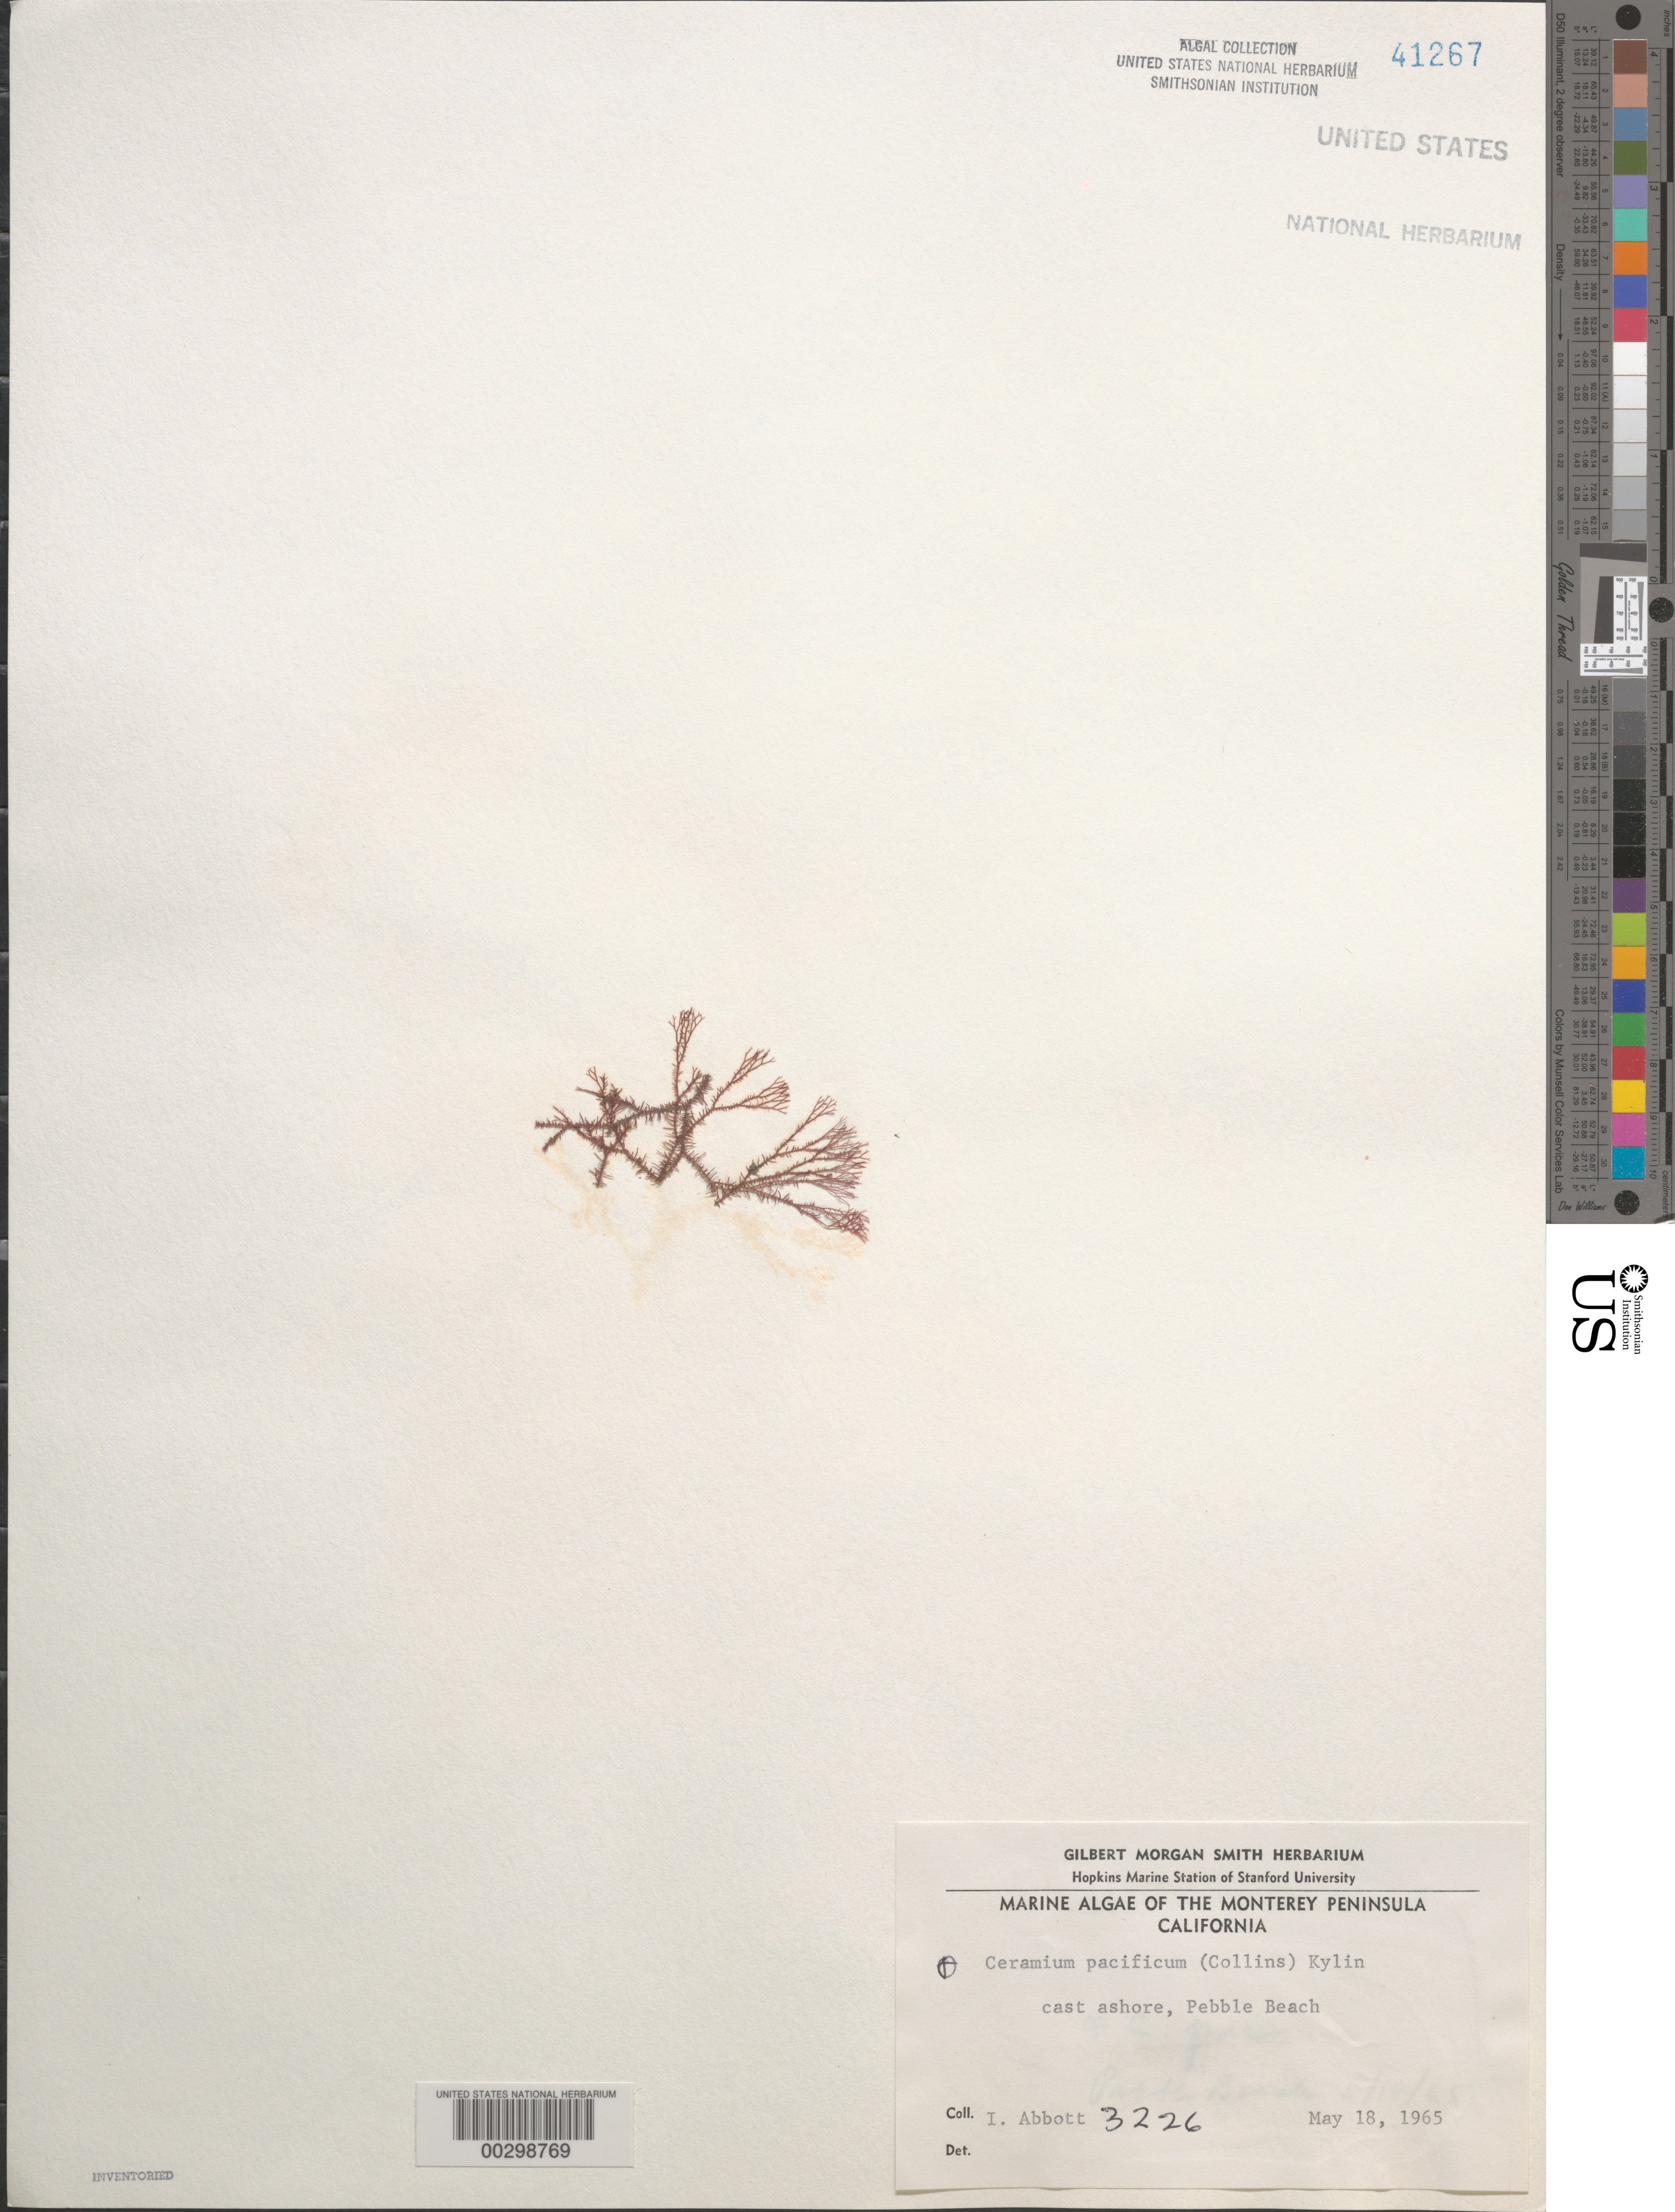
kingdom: Plantae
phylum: Rhodophyta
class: Florideophyceae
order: Ceramiales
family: Ceramiaceae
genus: Ceramium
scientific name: Ceramium pacificum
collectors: I. A. Abbott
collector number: IAA 3226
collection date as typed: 18 May 1965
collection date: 1965-05-18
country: United States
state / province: California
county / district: Monterey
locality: Pebble Beach, Monterey Peninsula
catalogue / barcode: US 41267